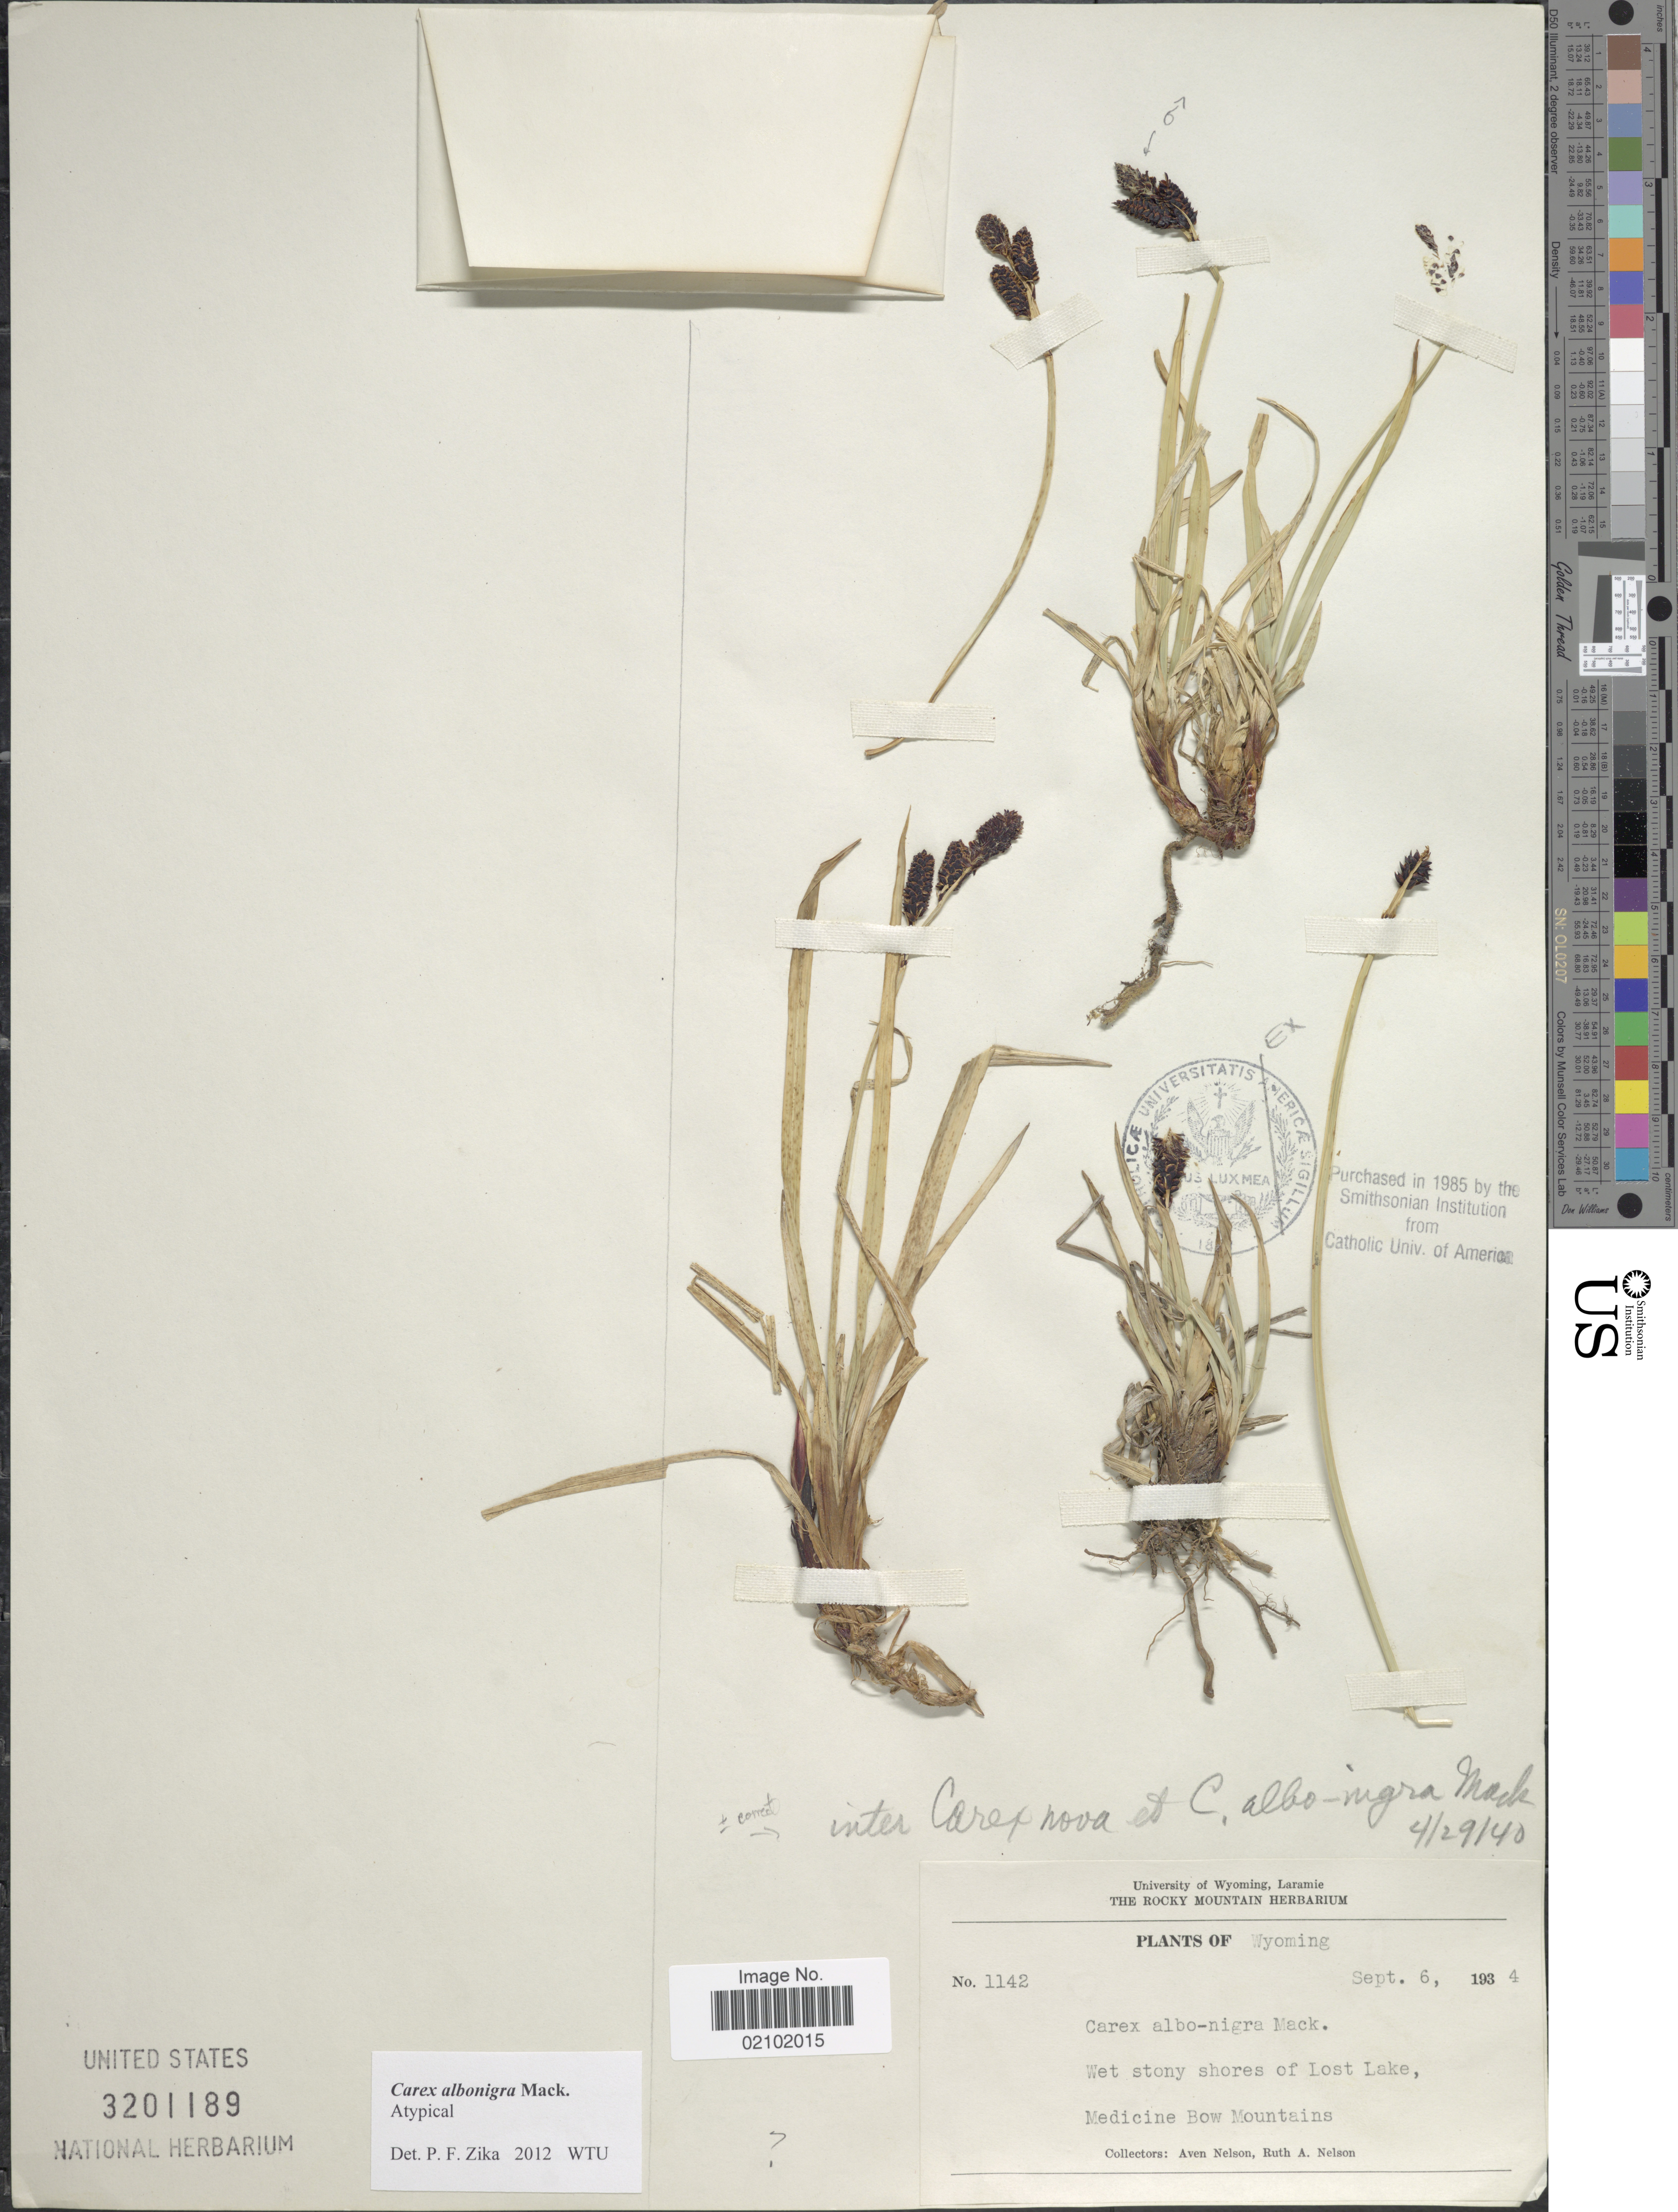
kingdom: Plantae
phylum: Tracheophyta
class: Liliopsida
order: Poales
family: Cyperaceae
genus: Carex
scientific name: Carex albonigra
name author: Mack.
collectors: A. Nelson & R. A. Nelson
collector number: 1142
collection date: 1934-09-06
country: United States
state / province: Wyoming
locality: Shores of Lost Lake, Medicine Bow Mountain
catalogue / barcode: US 3201189